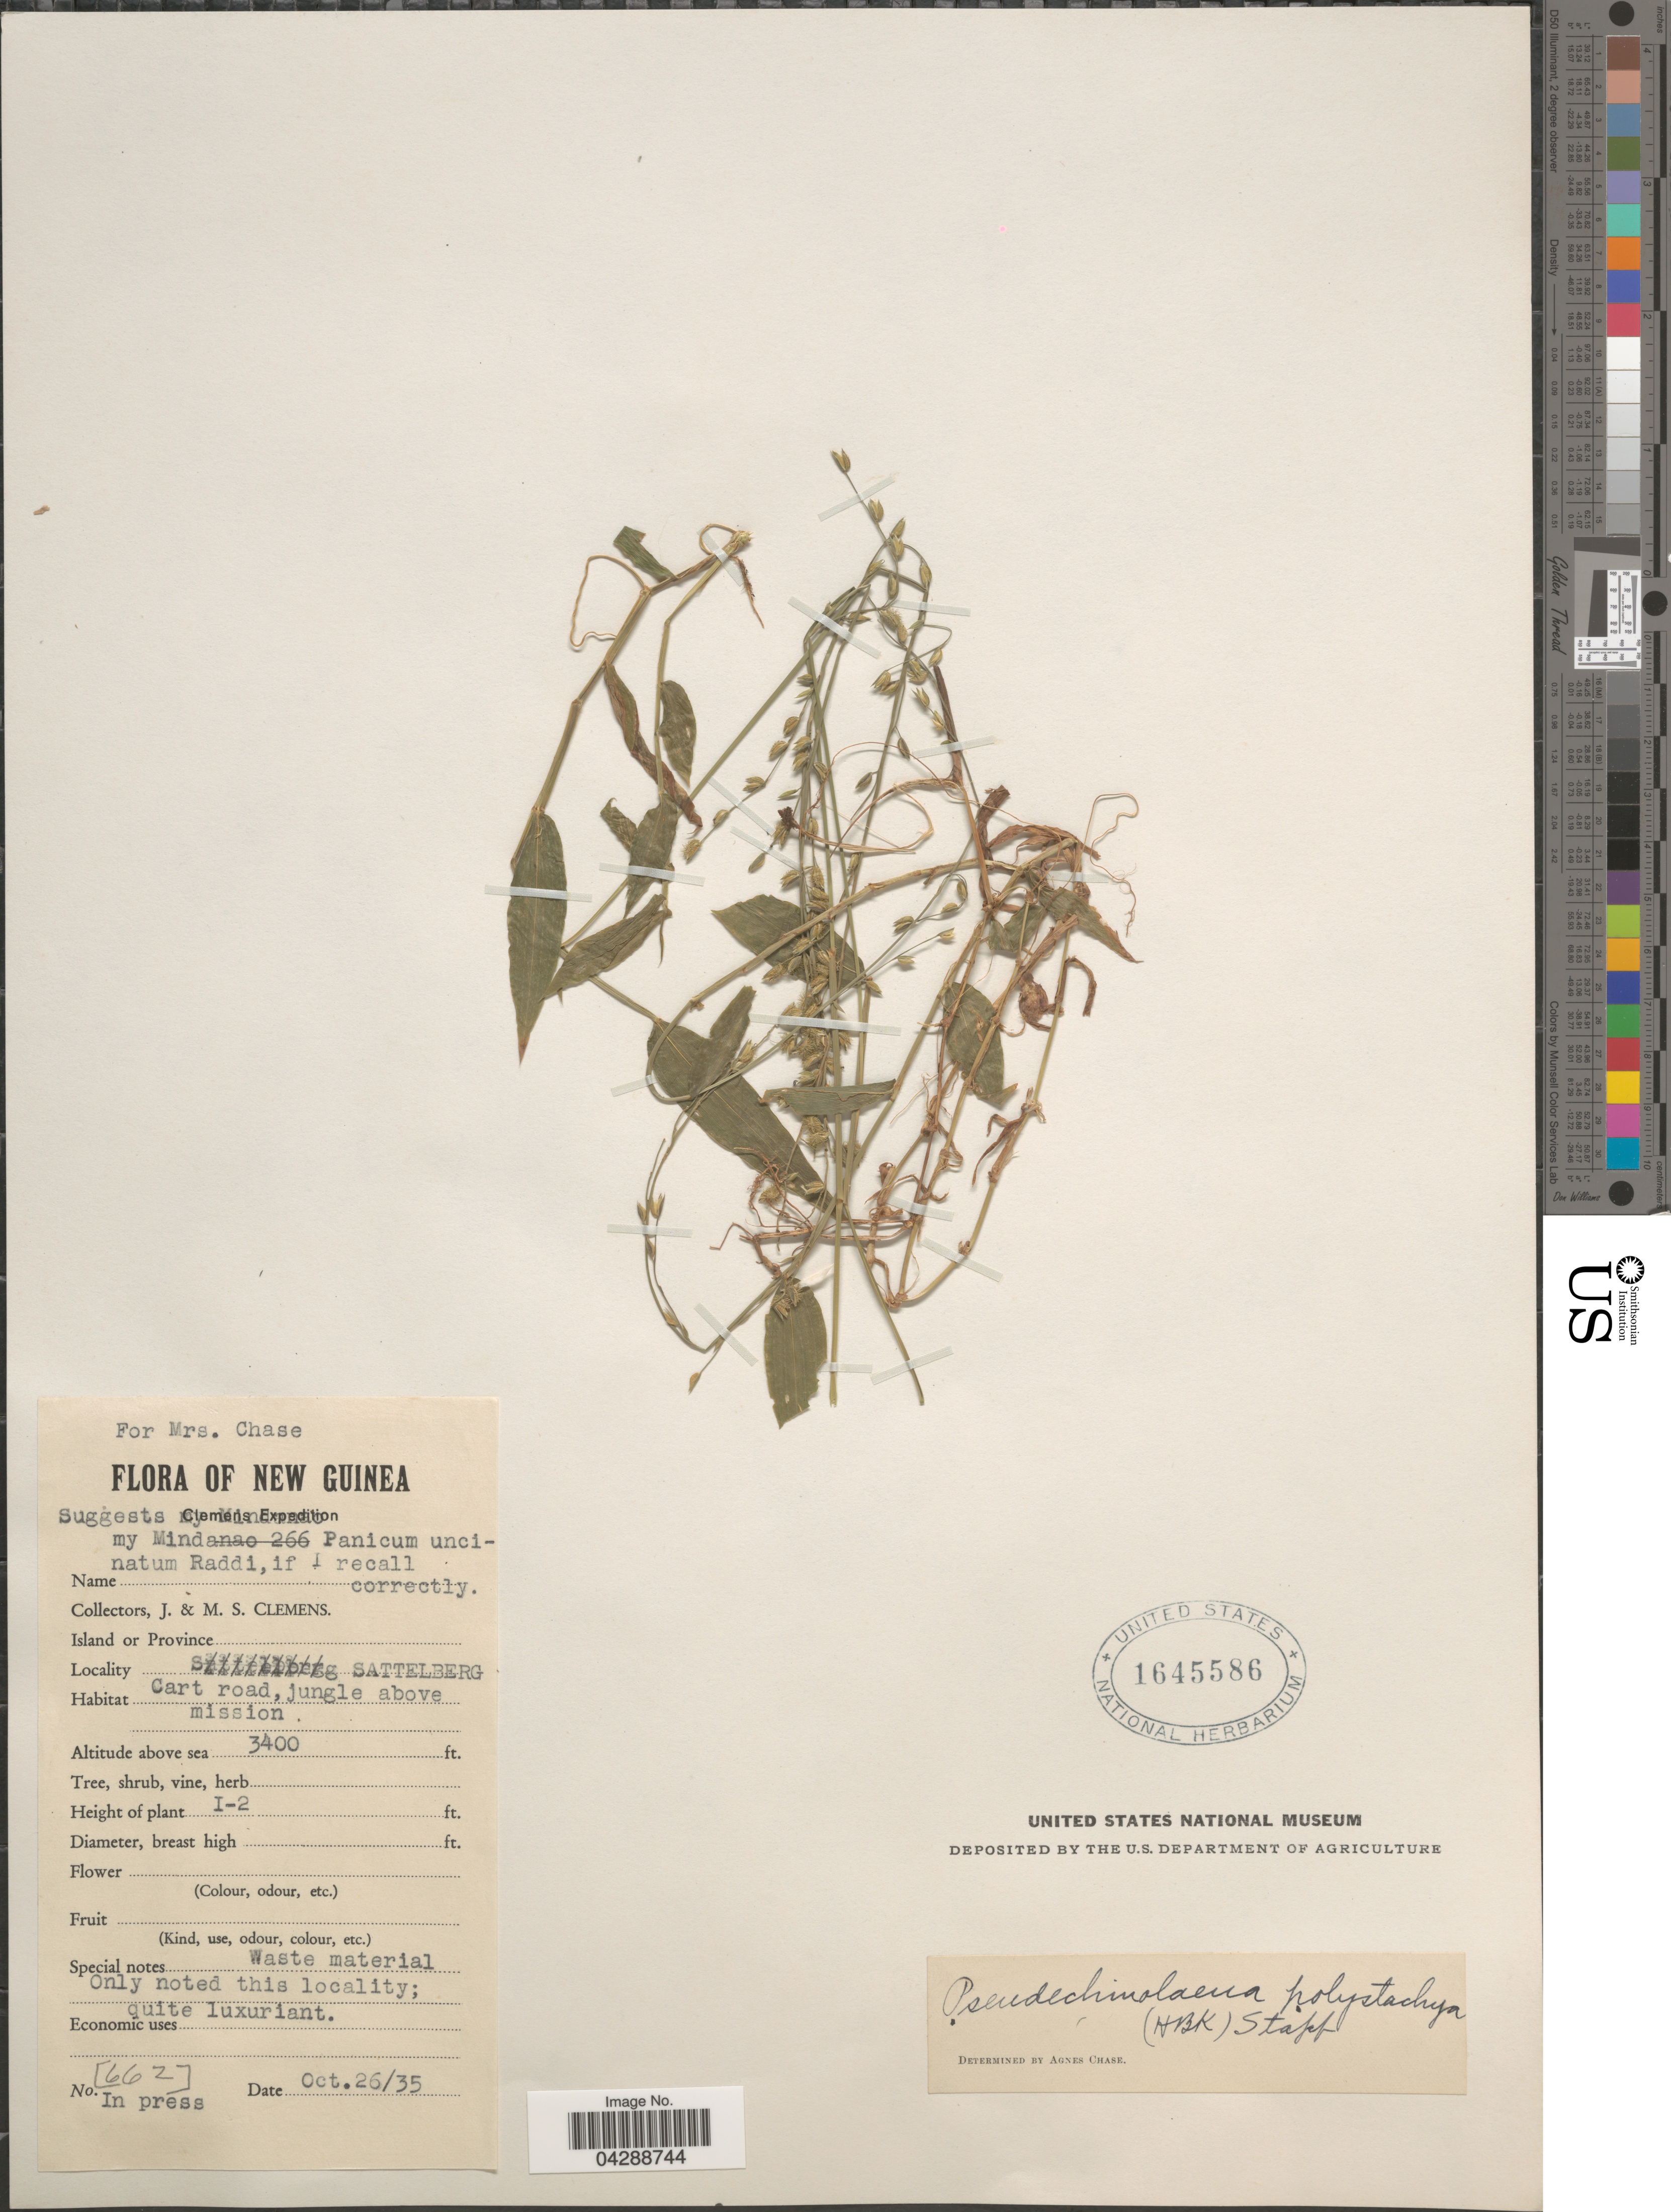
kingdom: Plantae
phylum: Tracheophyta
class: Liliopsida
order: Poales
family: Poaceae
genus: Pseudechinolaena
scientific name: Pseudechinolaena polystachya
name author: (Kunth) Stapf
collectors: J. Clemens & M. S. Clemens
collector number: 662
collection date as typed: Transcribed d/m/y: 26/10/35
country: Papua New Guinea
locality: New Guinea. Sattelberg. Cart road, jungle above mission.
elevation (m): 1036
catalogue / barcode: US 1645586